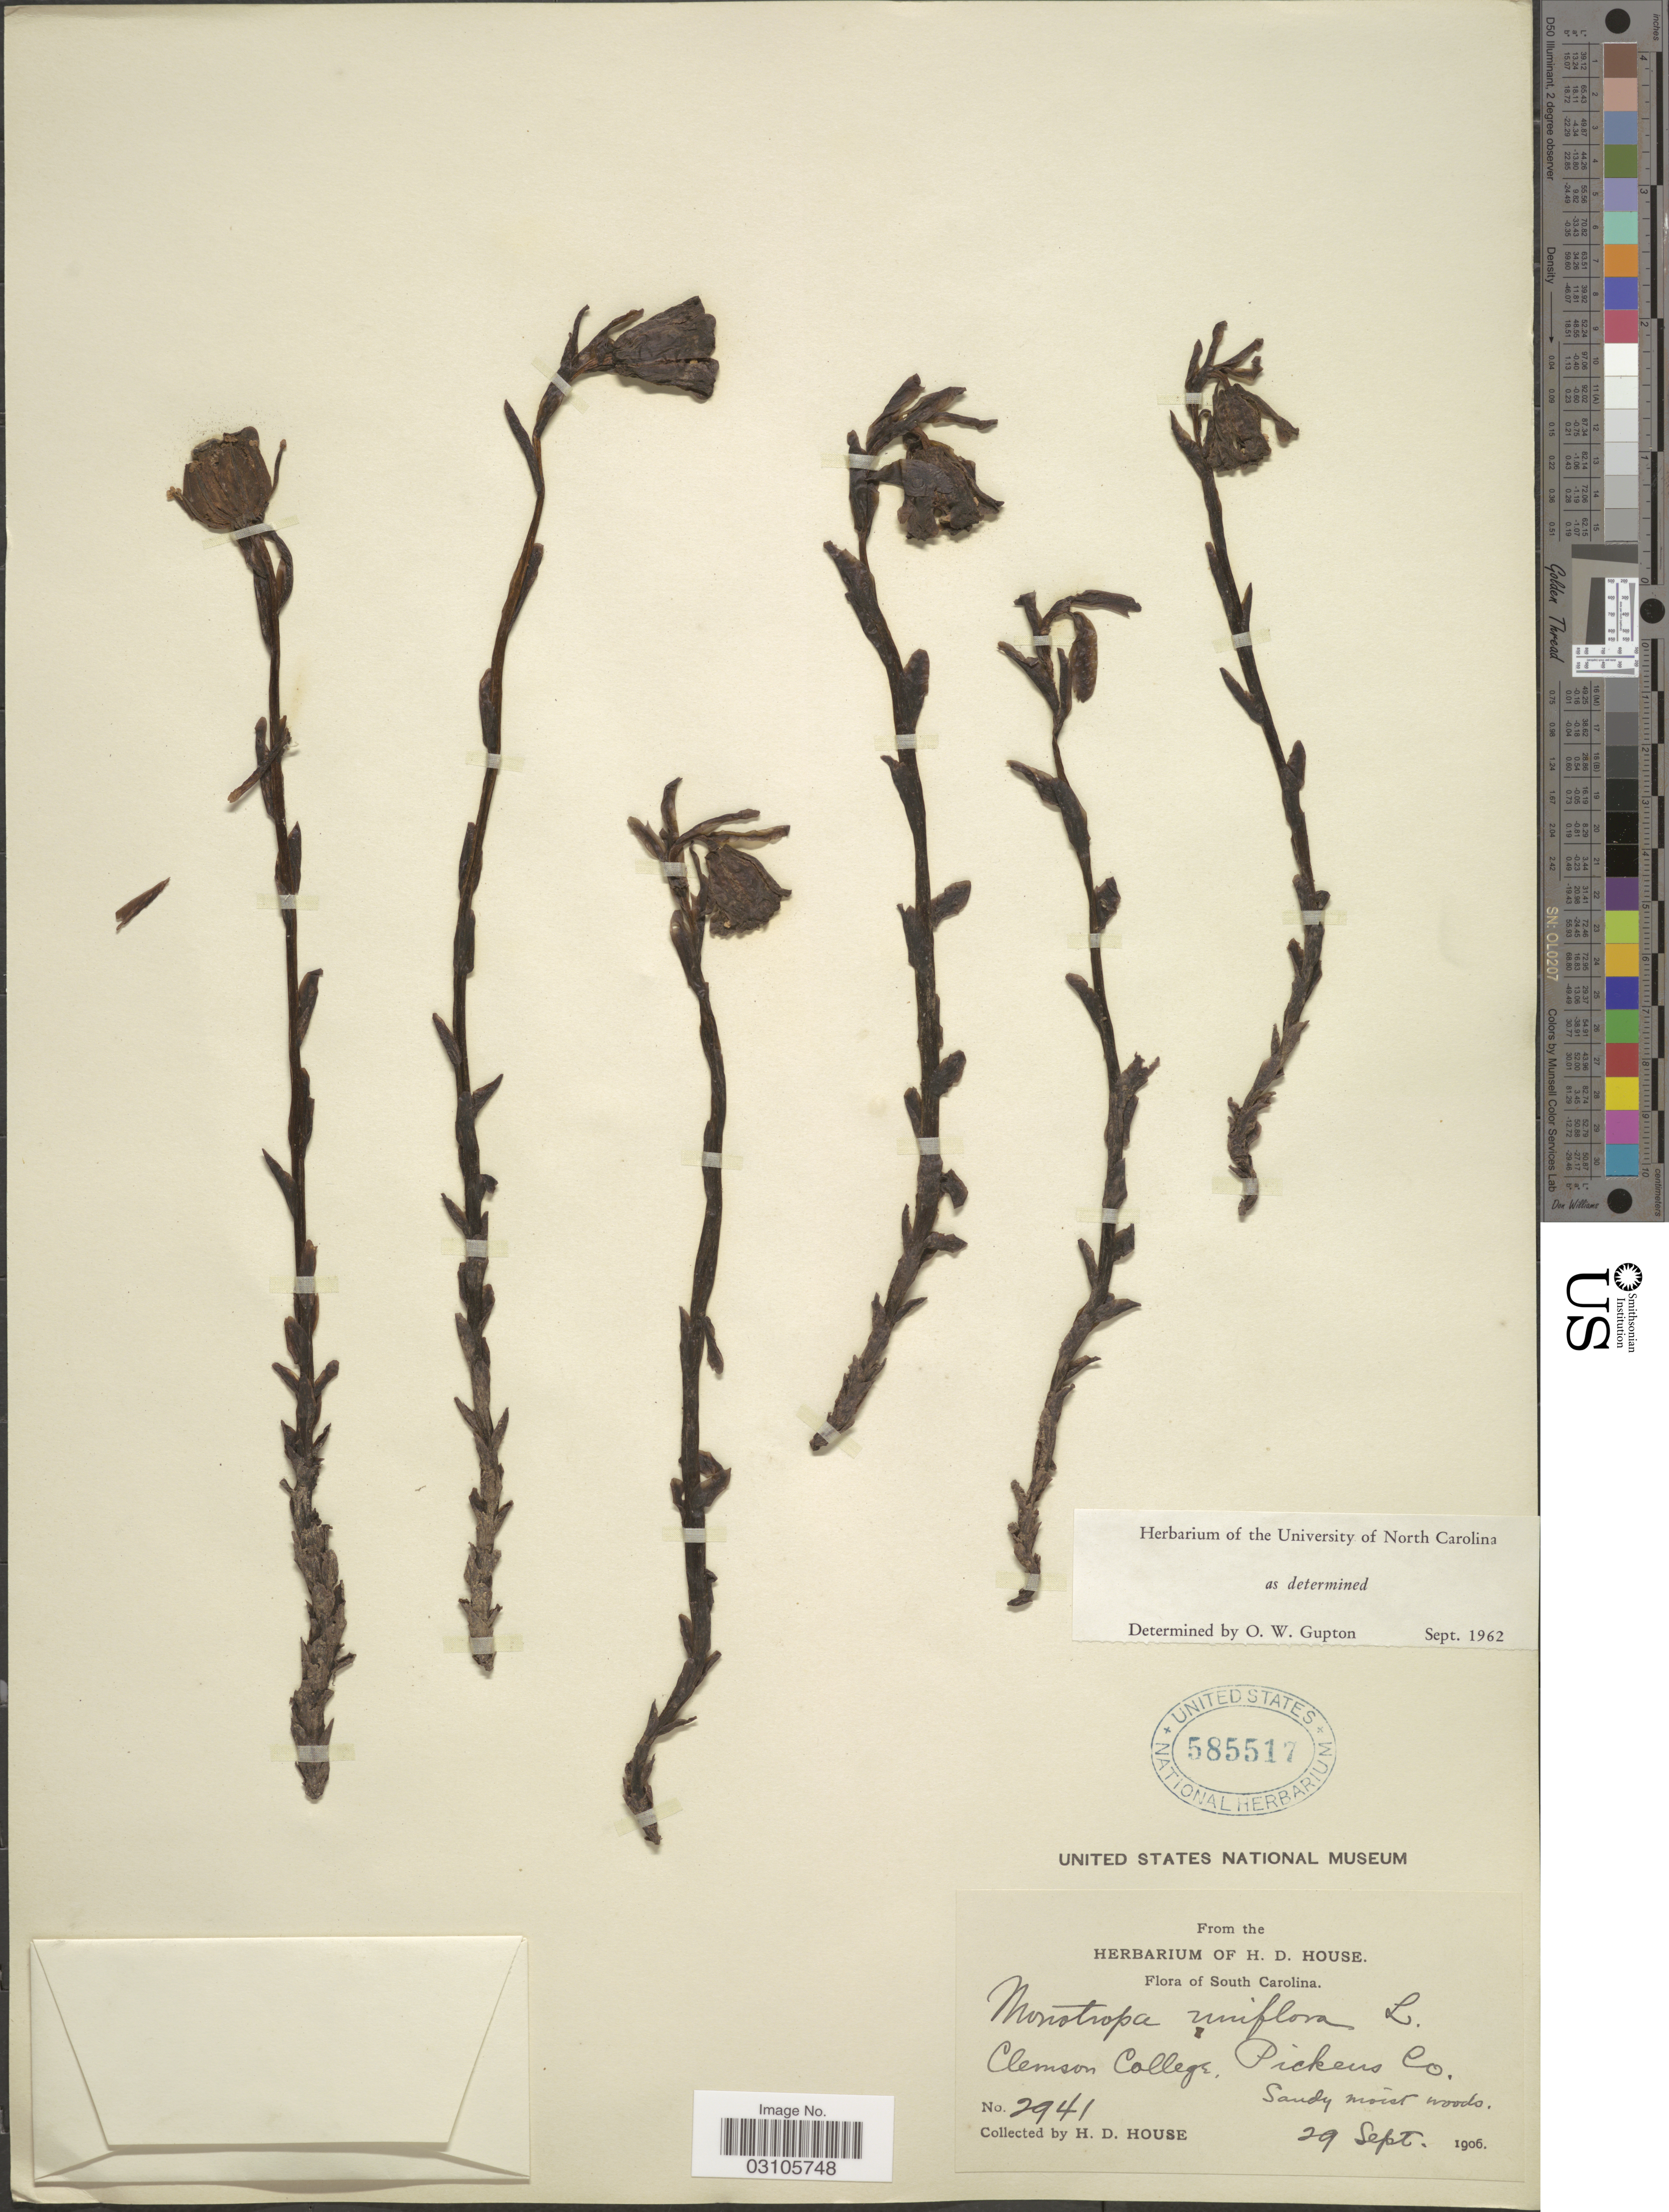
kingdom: Plantae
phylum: Tracheophyta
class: Magnoliopsida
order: Ericales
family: Ericaceae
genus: Monotropa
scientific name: Monotropa uniflora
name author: L.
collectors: H. D. House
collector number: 2941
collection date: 1906-09-29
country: United States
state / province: South Carolina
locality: Clemson College. Pickens Co.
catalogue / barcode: US 585517